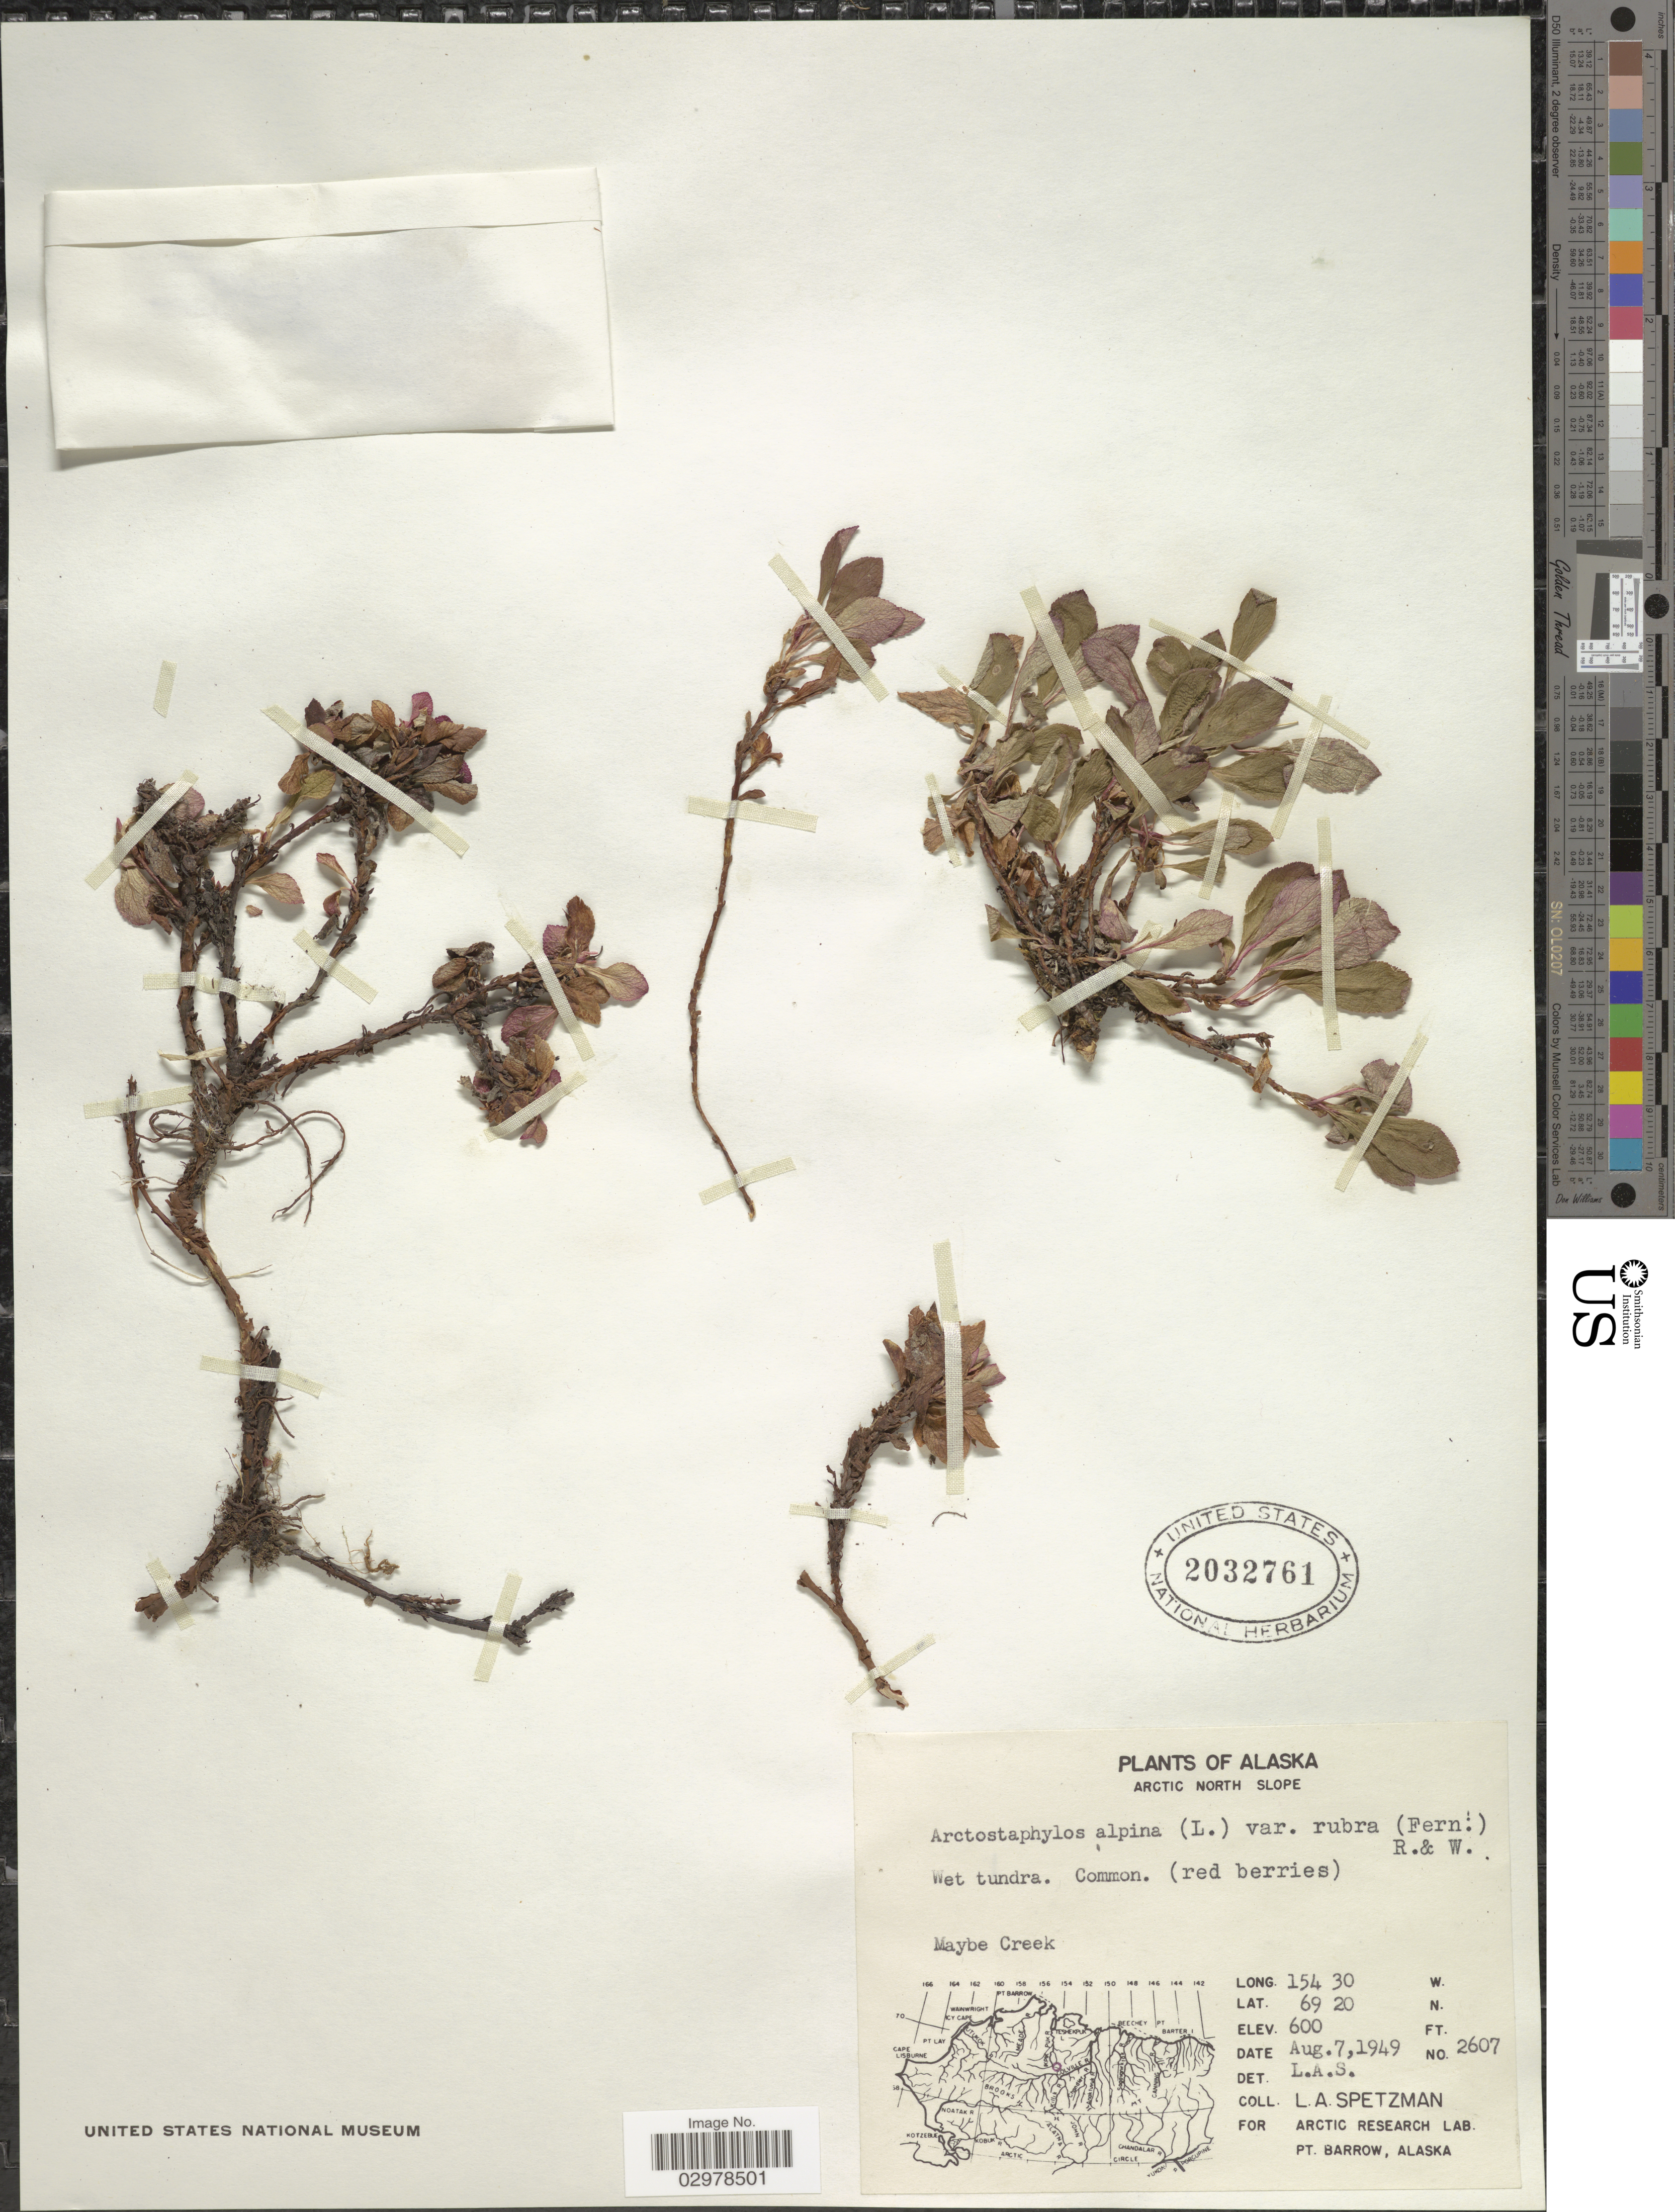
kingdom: Plantae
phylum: Tracheophyta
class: Magnoliopsida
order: Ericales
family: Ericaceae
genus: Arctostaphylos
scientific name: Arctostaphylos alpina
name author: (L.) Spreng.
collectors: L. Spetzman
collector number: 2607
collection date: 1949-08-07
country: United States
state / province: Alaska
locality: Arctic North Slope, Maybe Creek.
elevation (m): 183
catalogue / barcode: US 2032761